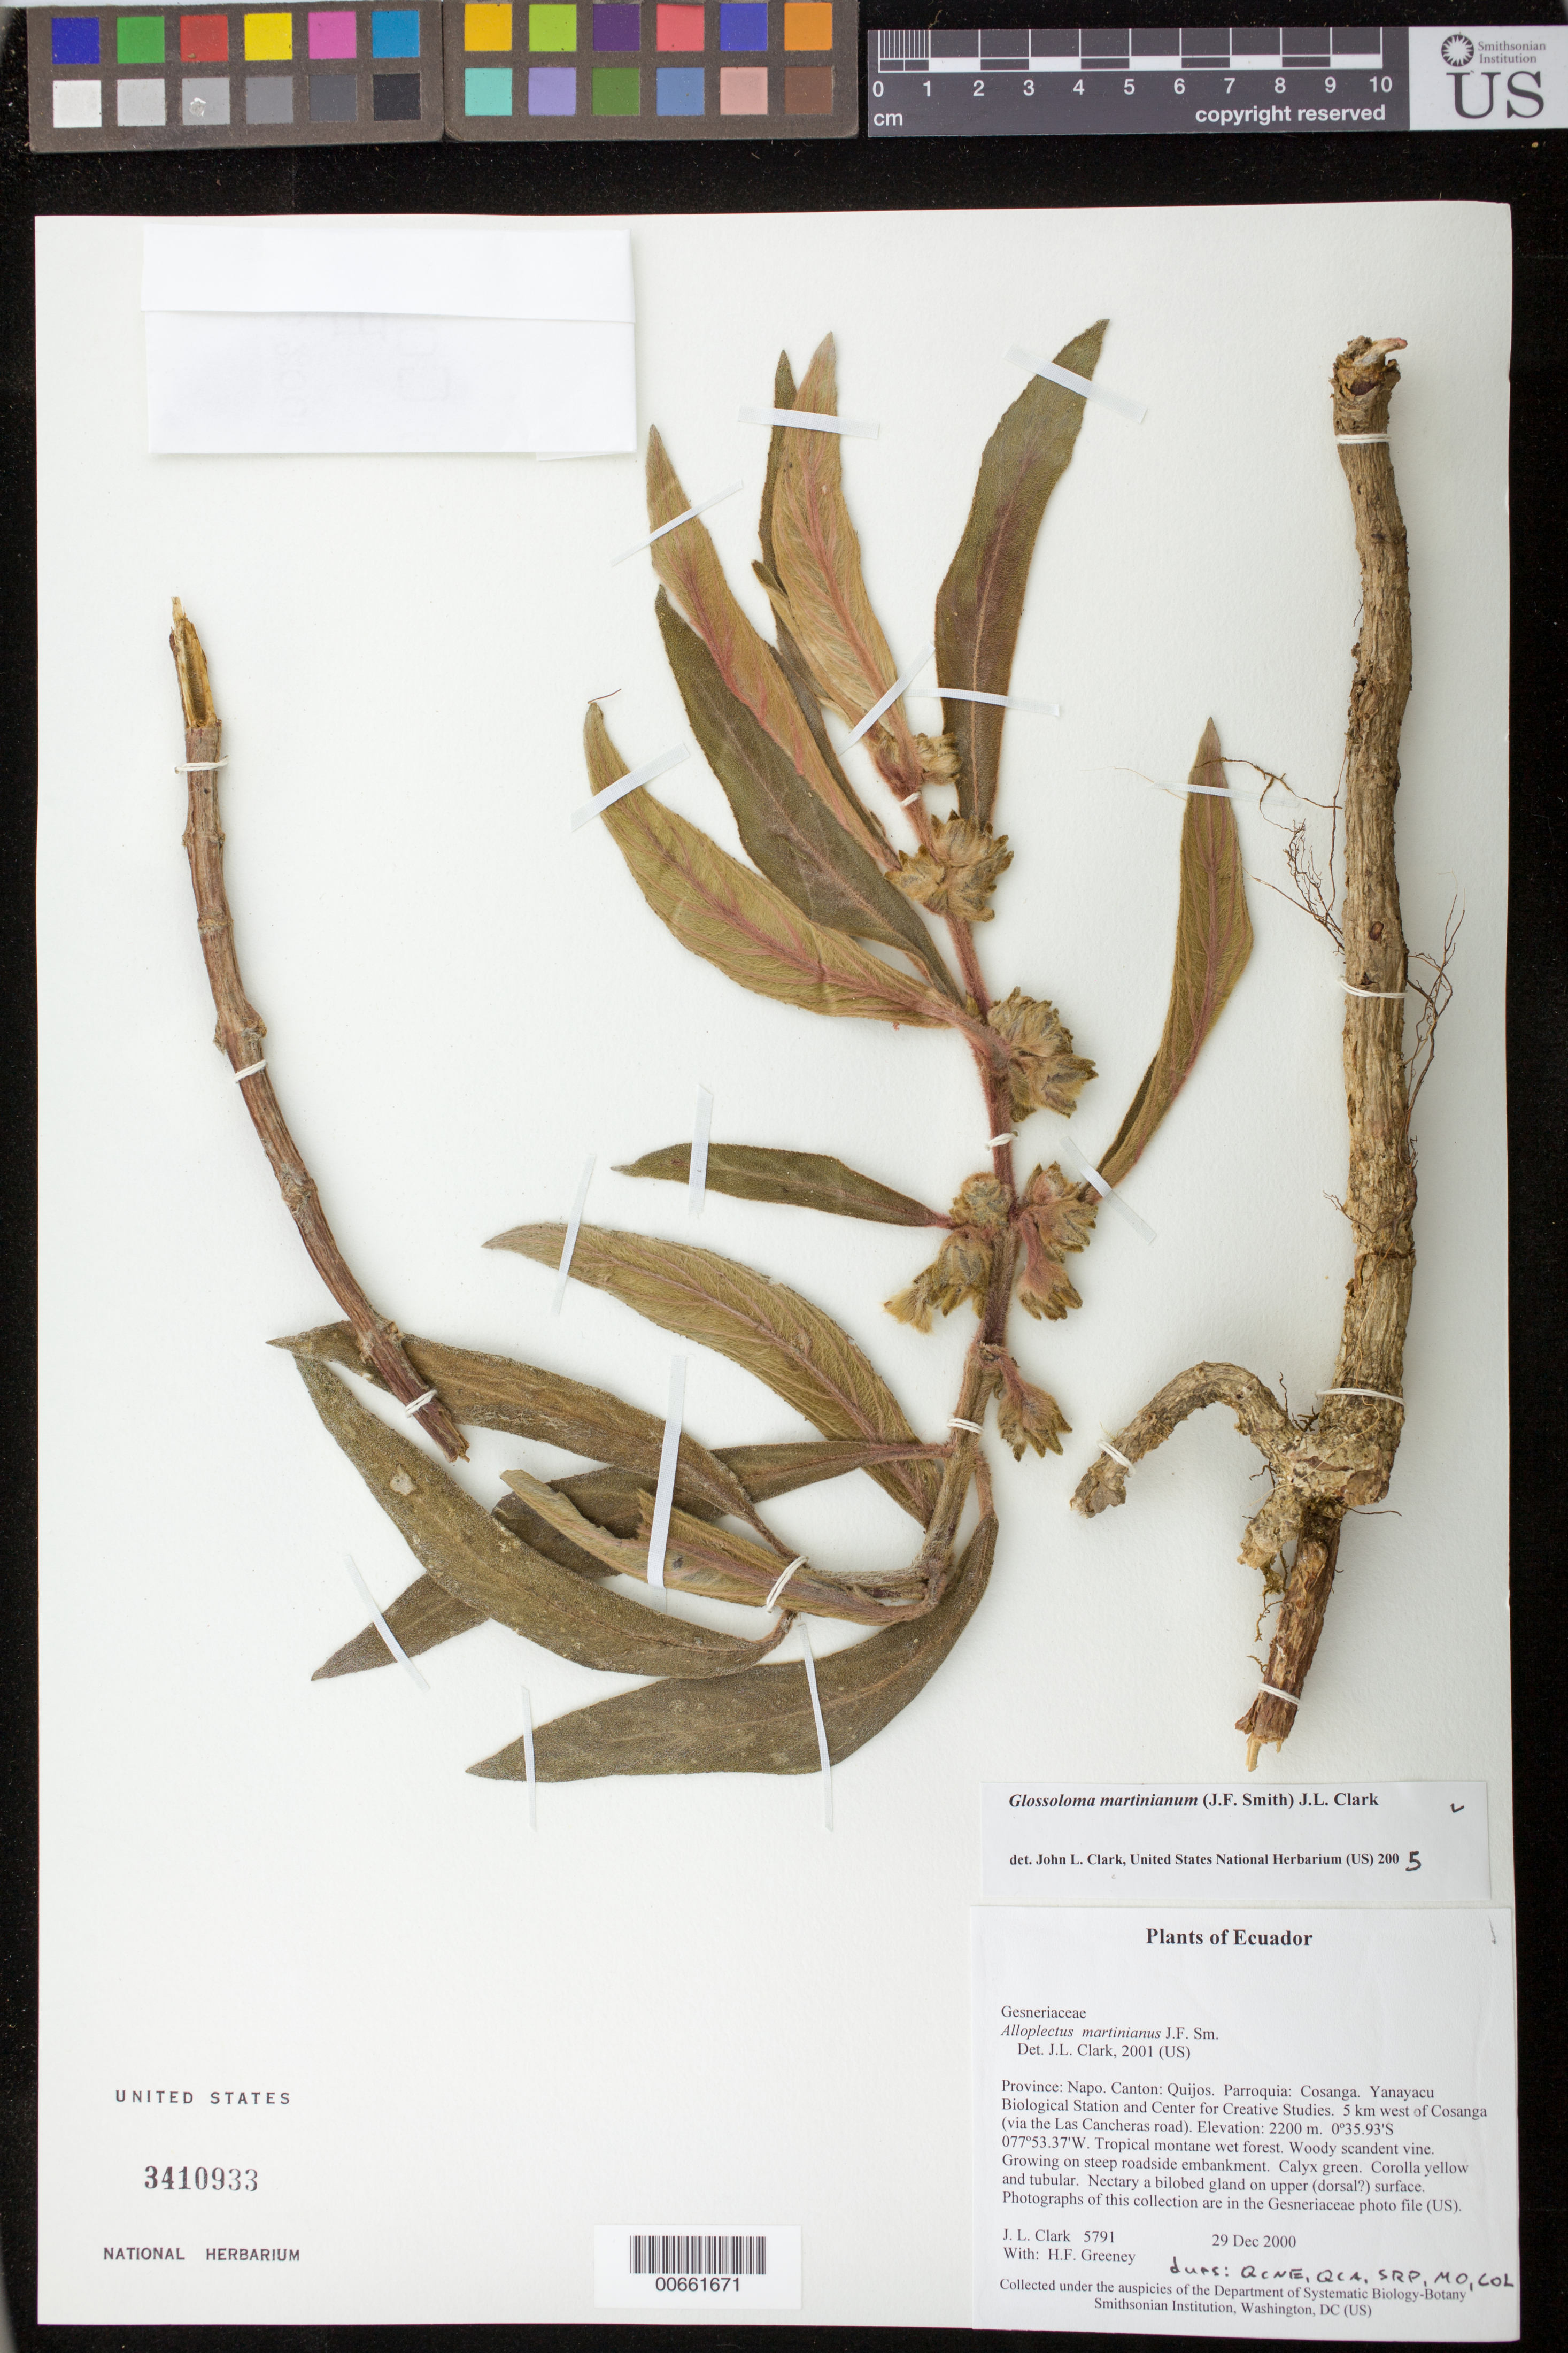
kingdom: Plantae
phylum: Tracheophyta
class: Magnoliopsida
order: Lamiales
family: Gesneriaceae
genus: Glossoloma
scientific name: Glossoloma martinianum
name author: (J.F. Sm.) J.L. Clark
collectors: J. L. Clark & H. Greeney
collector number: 5791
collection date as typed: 29 Dec 2000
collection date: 2000-12-29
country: Ecuador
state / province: Napo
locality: Cantón: Quijos. Parroquia: Cosanga. Yanayacu Biological Station and Center for Creative Studies. 5 km west of Cosanga (via the Las Cancheras road).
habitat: Tropical montane wet forest.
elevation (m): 2200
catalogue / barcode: US 3410933